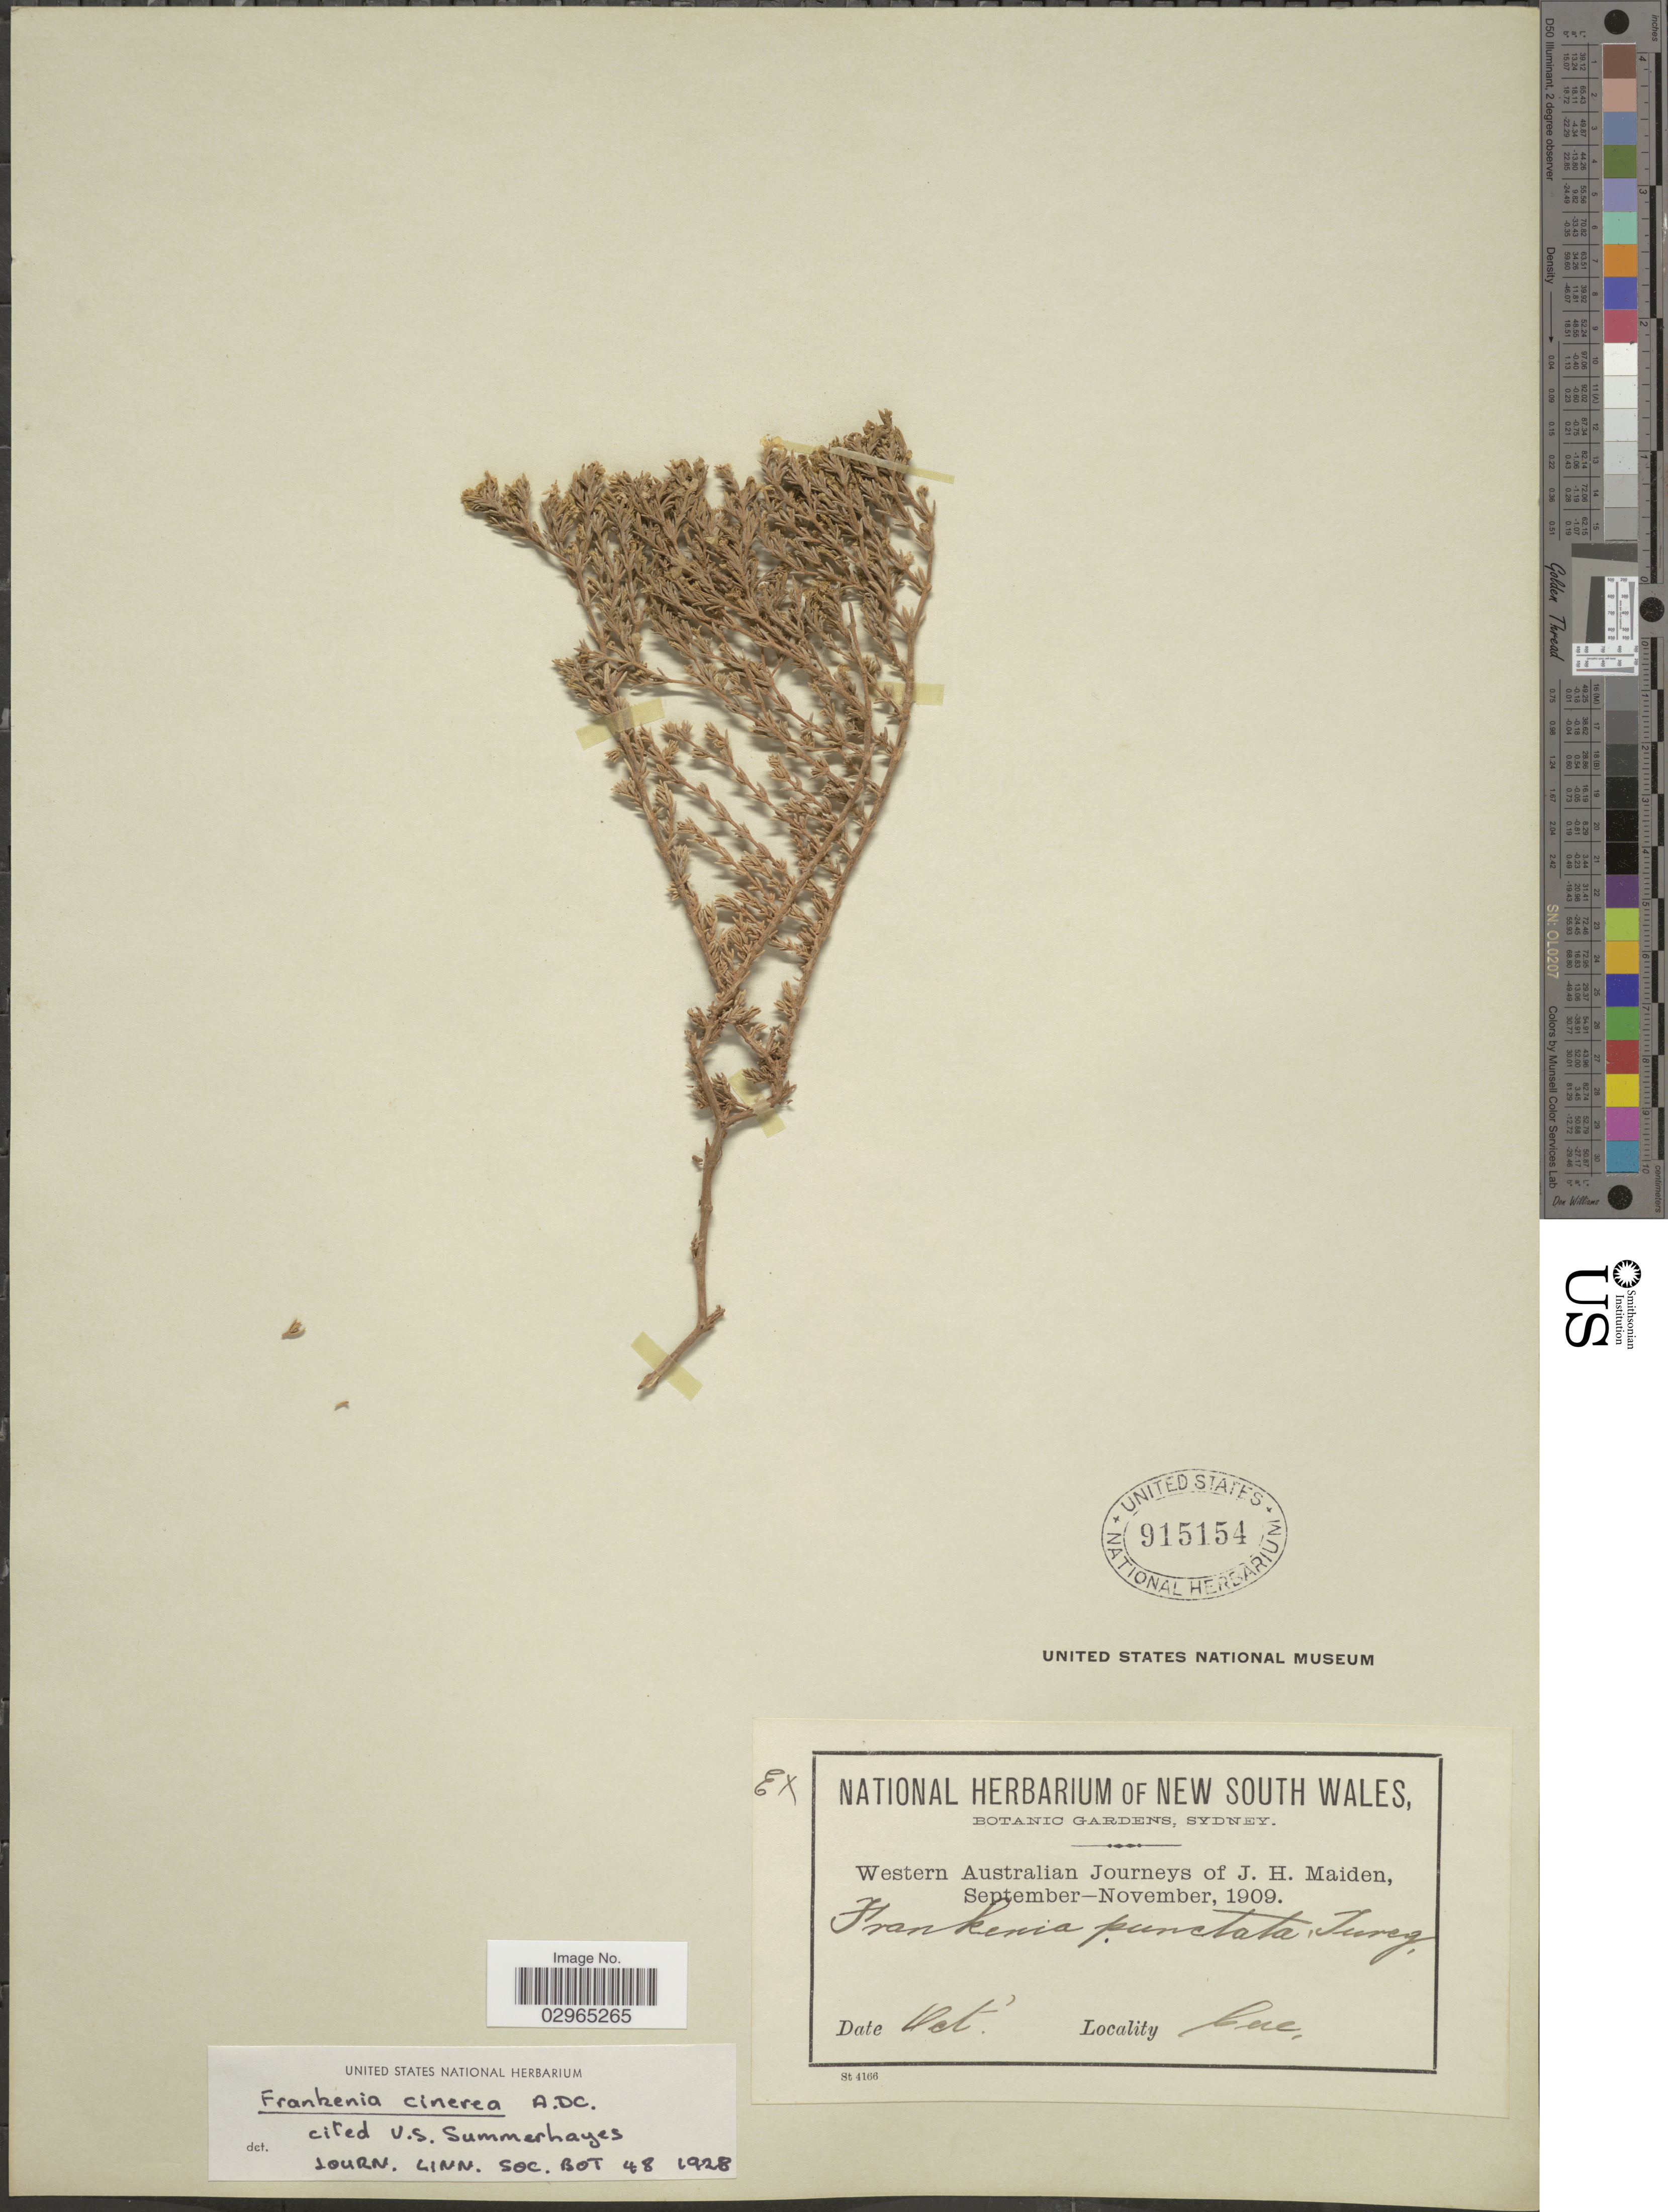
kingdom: Plantae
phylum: Tracheophyta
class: Magnoliopsida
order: Caryophyllales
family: Frankeniaceae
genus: Frankenia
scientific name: Frankenia cinerea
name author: A. DC.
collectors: J. Maiden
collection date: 1909-10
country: Australia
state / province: Western Australia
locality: Luc.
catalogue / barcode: US 915154